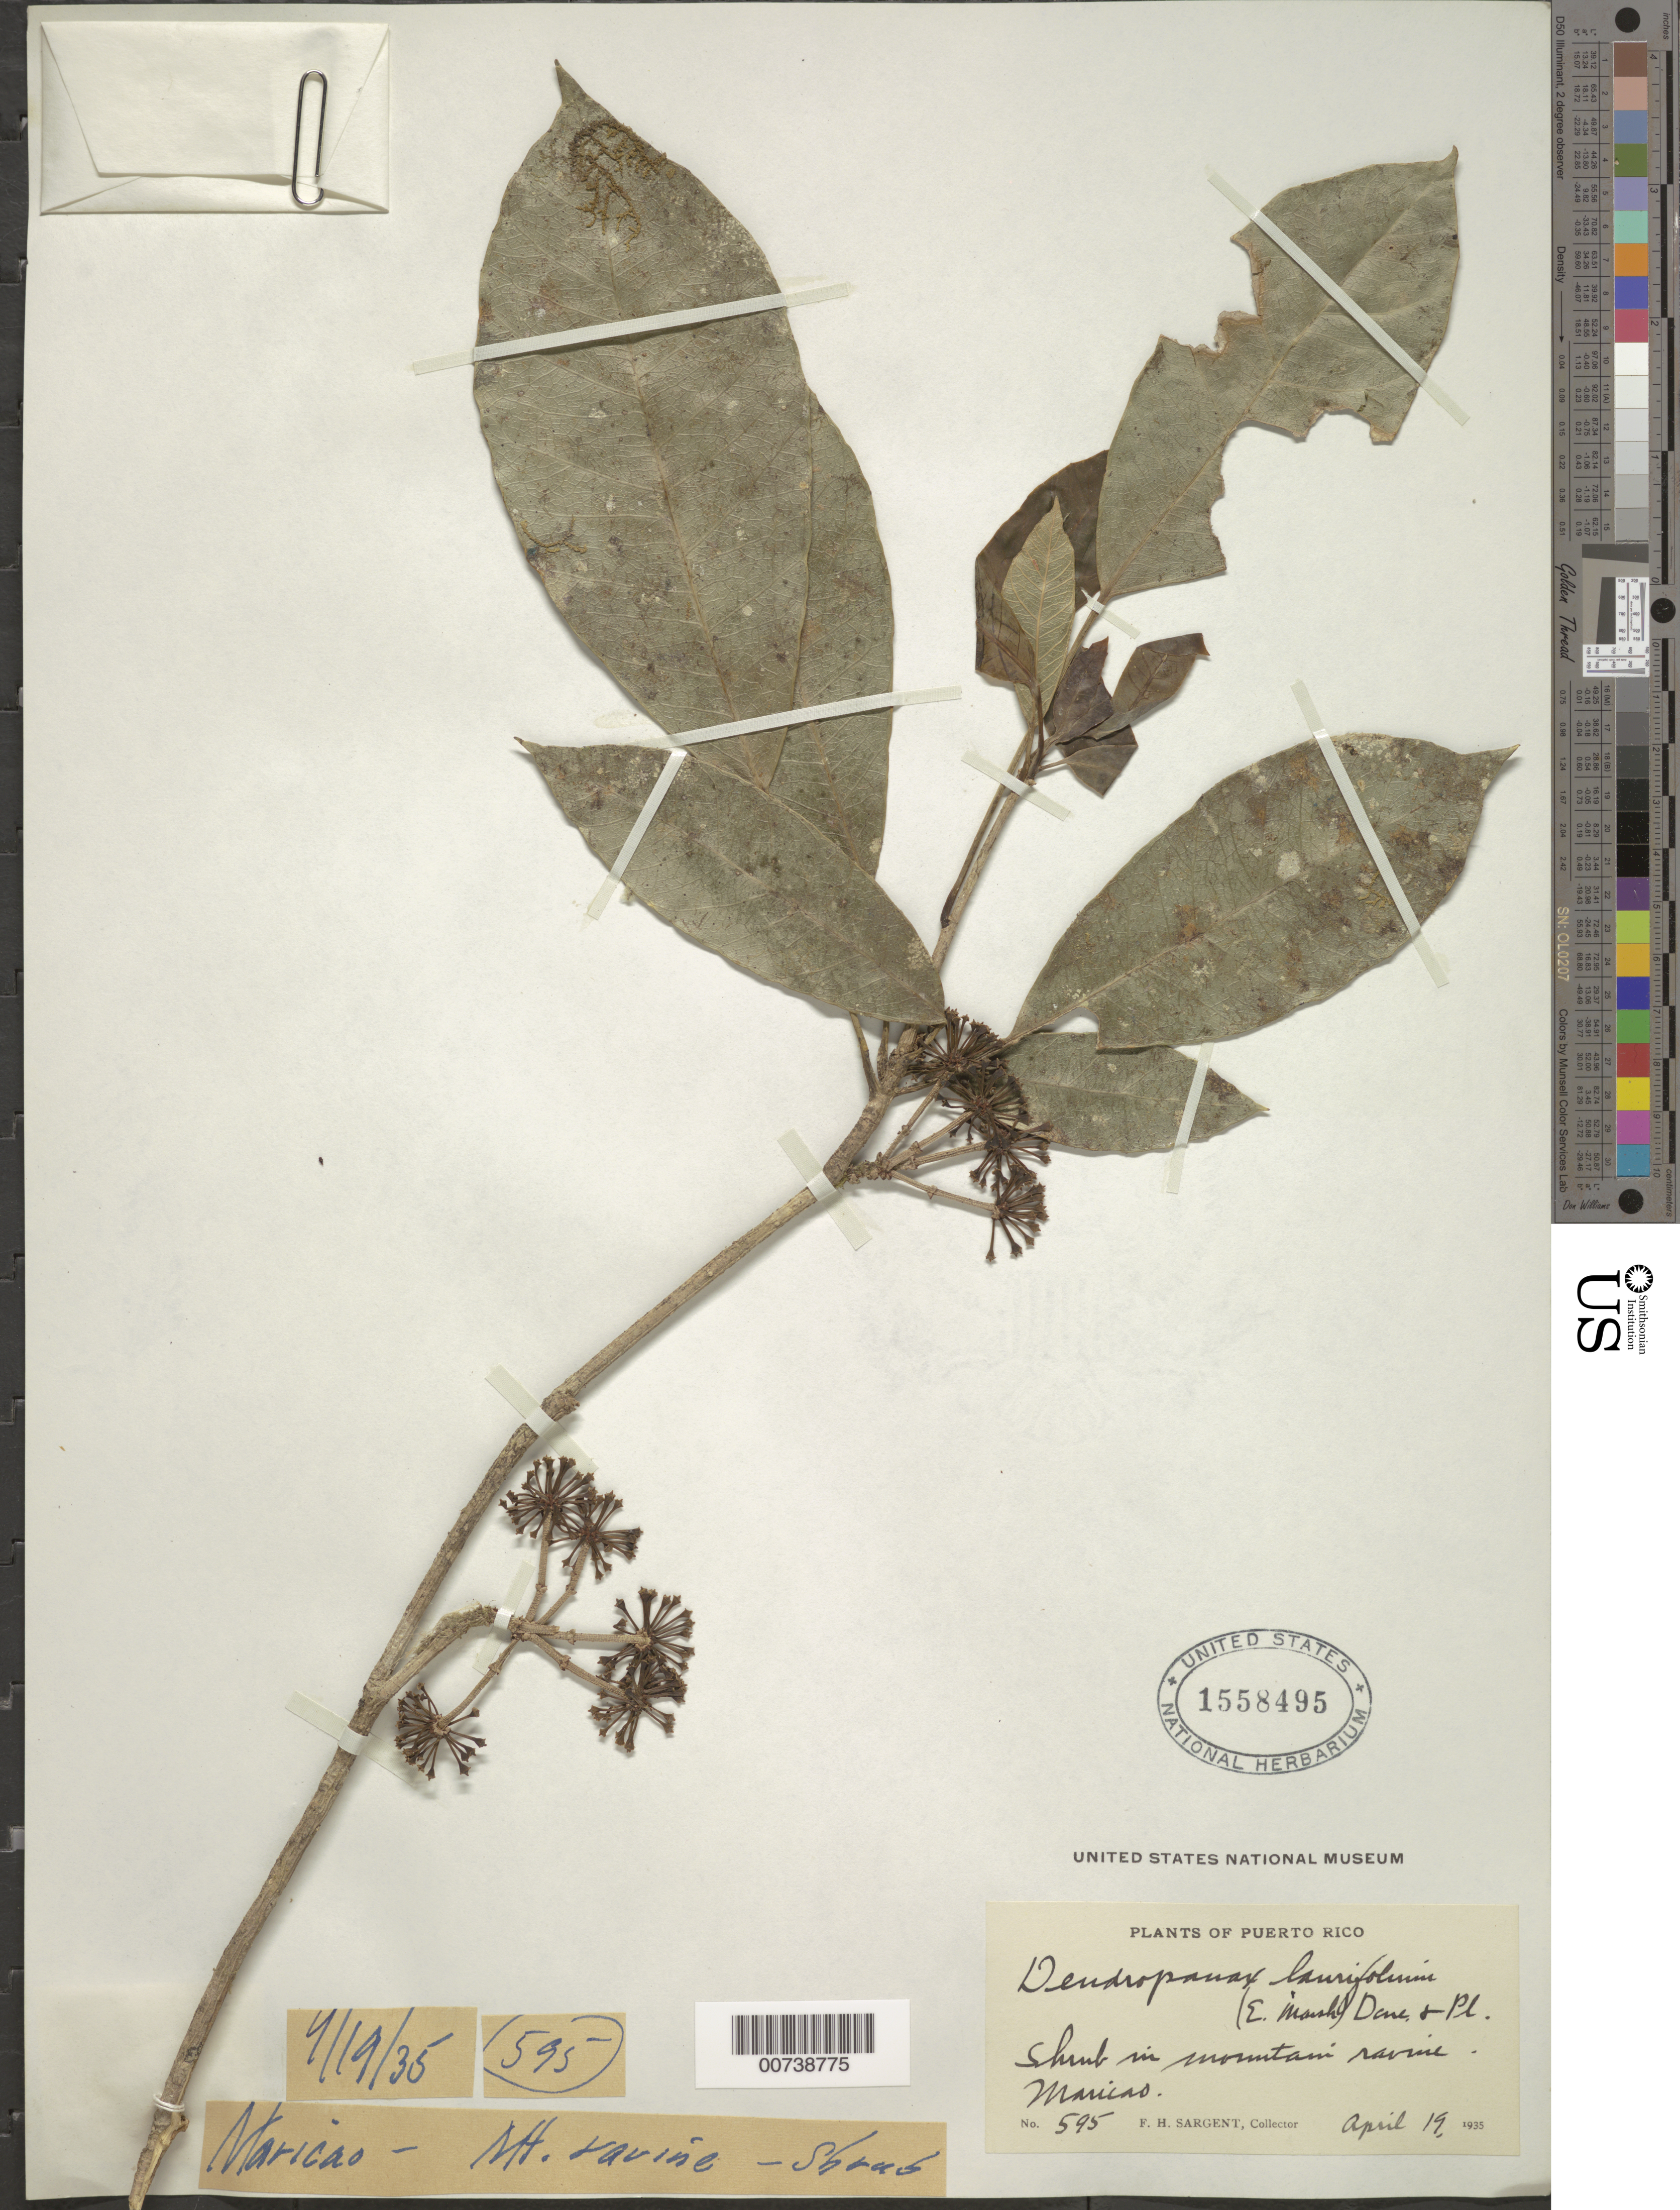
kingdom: Plantae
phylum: Tracheophyta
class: Magnoliopsida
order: Apiales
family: Araliaceae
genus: Dendropanax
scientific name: Dendropanax laurifolius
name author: (Marchal ex Urb.) Decne. & Planch. ex R.C. Schneid.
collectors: F. H. Sargent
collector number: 595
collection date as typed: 19 Apr 1935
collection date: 1935-04-19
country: Puerto Rico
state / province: Maricao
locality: Maricao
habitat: In mountain ravine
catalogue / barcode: US 1558495